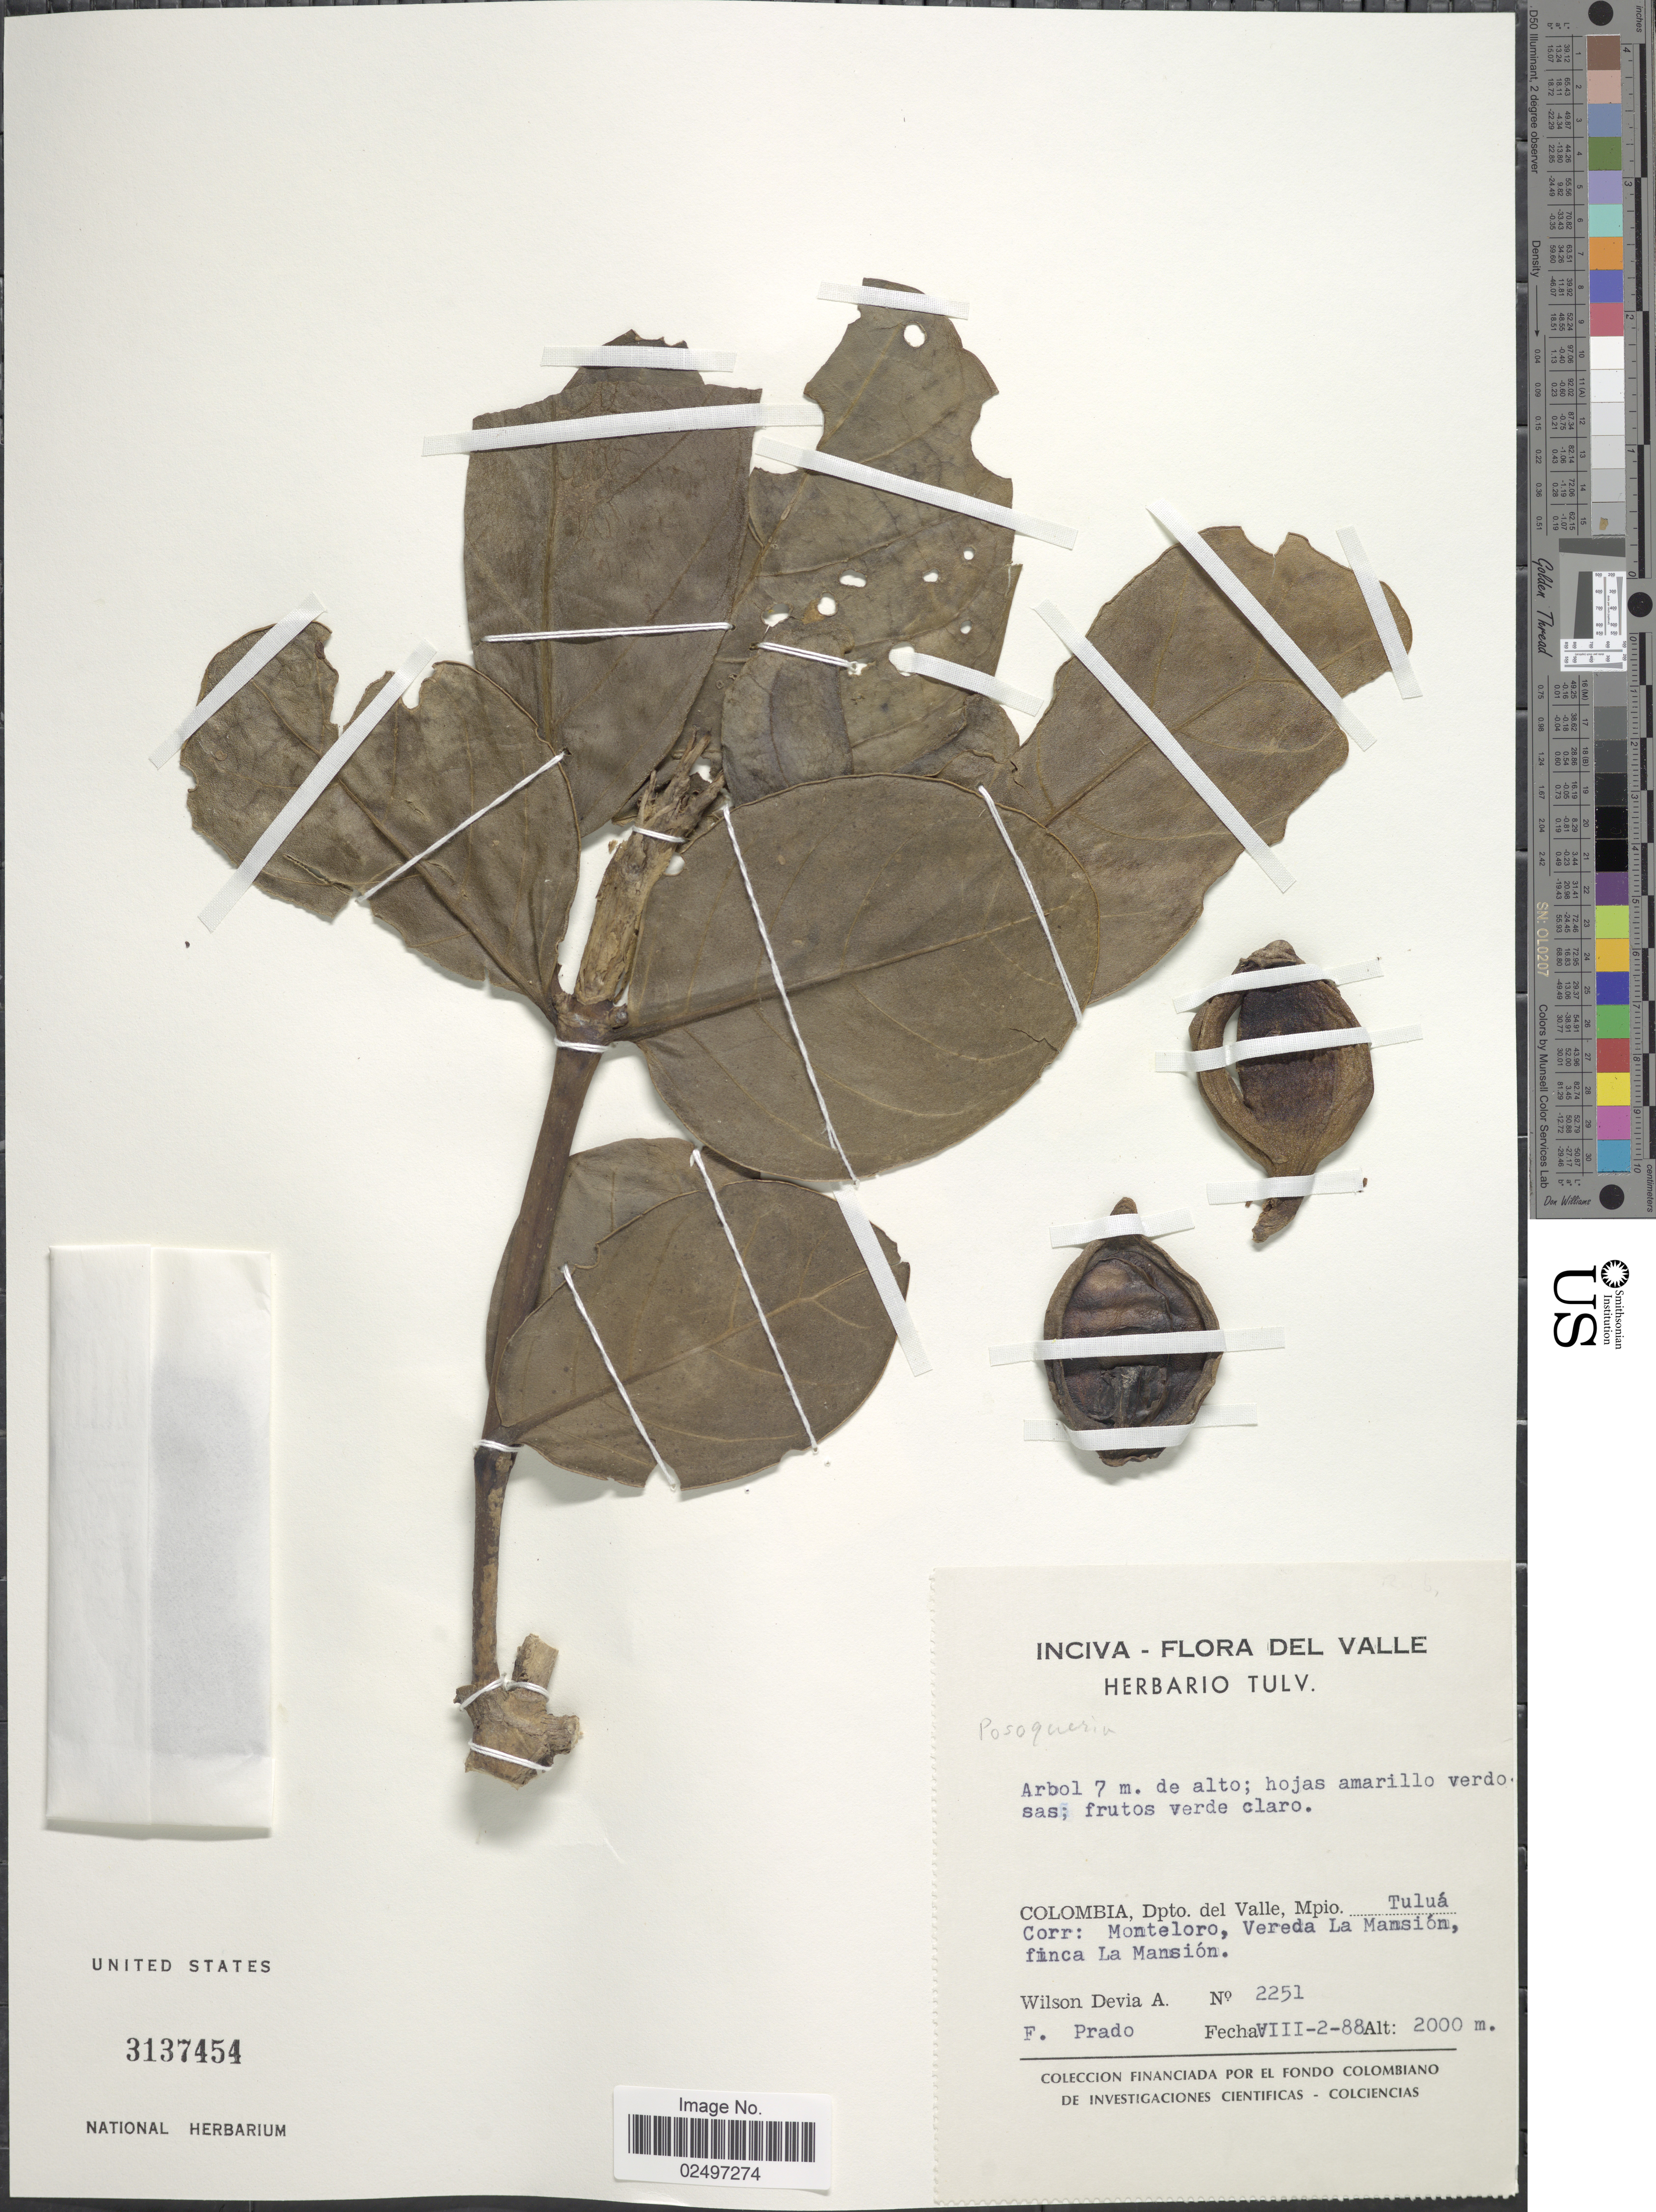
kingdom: Plantae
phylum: Tracheophyta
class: Magnoliopsida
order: Gentianales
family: Rubiaceae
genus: Posoqueria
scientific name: Posoqueria sp.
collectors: W. Devia A. & F. Prado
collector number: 2251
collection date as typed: Transcribed d/m/y: 2/8/88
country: Colombia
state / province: Valle del Cauca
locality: Colombia, Dpto. del Valle, Mpio, Tulua Corr.: Monteloro, Vereda La Mansion, finca La Mansion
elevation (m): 2000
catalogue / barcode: US 3137454